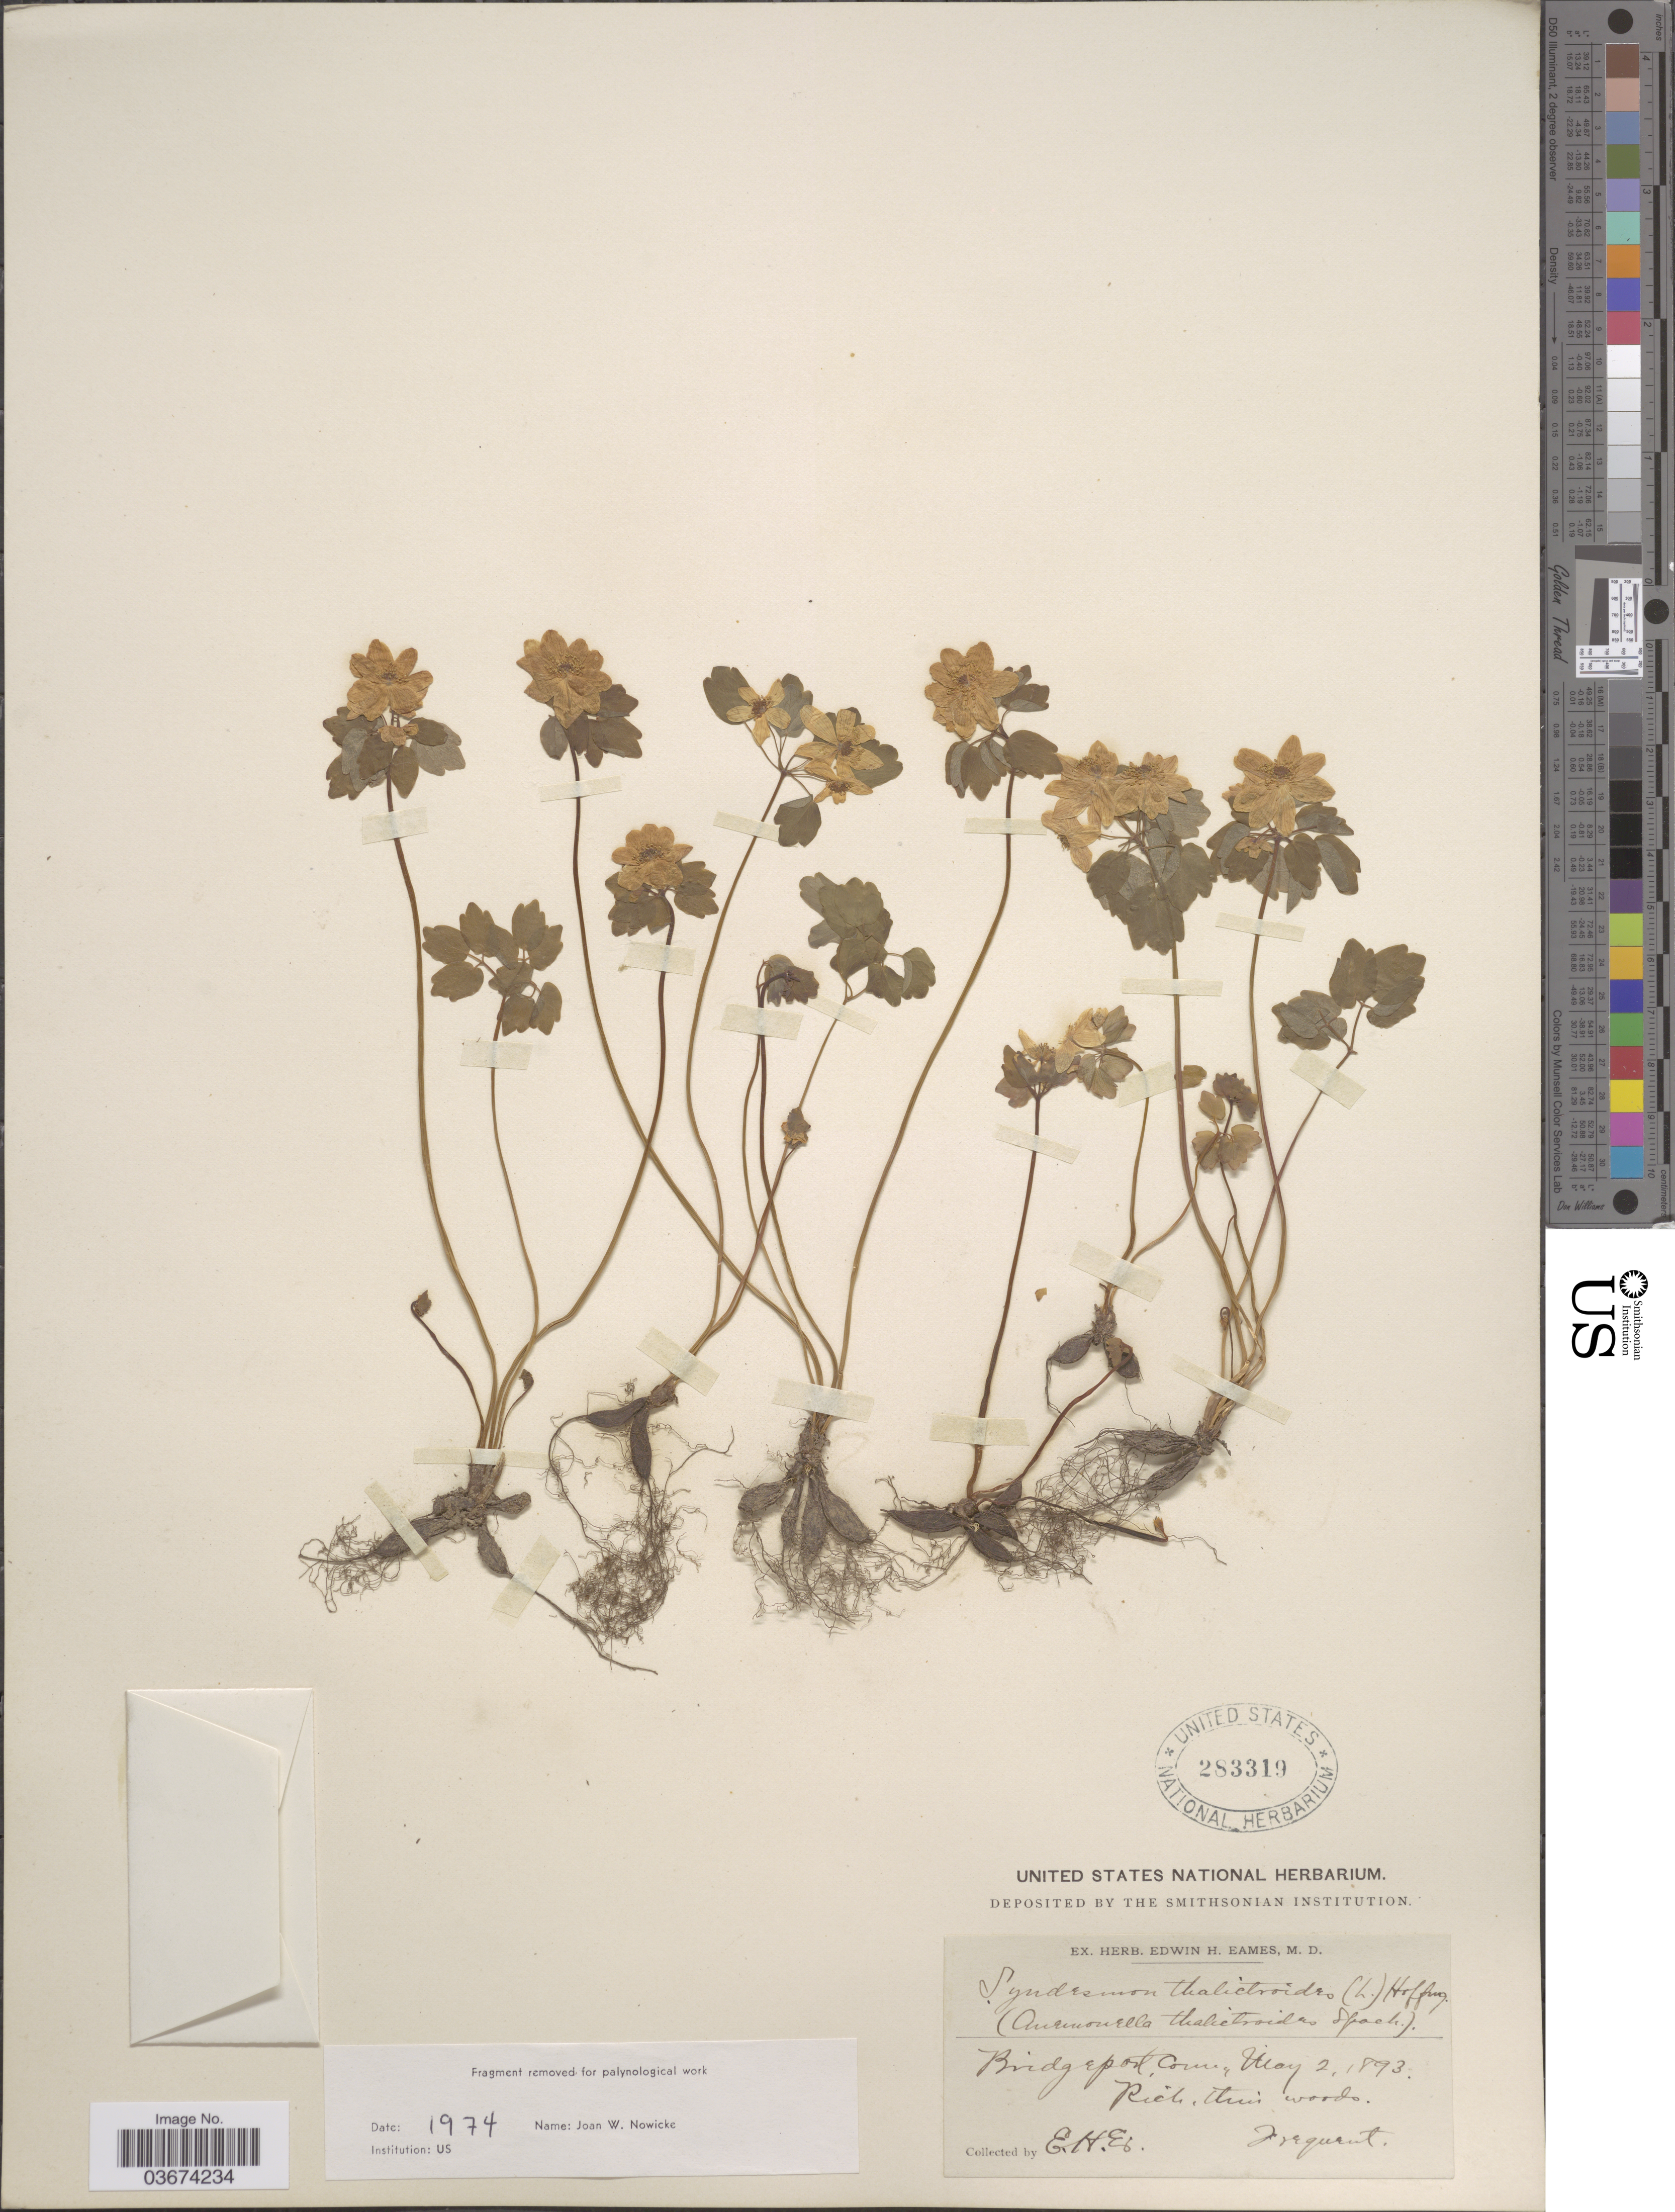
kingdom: Plantae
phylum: Tracheophyta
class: Magnoliopsida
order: Ranunculales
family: Ranunculaceae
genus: Thalictrum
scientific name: Thalictrum thalictroides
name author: (L.) A.J. Eames & B. Boivin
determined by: Strong, M. T., (US), Smithsonian Institution - National Museum of Natural History (UNITED STATES)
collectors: E. H. Eames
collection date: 1893-05-02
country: United States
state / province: Connecticut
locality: Bridgeport.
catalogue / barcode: US 283319